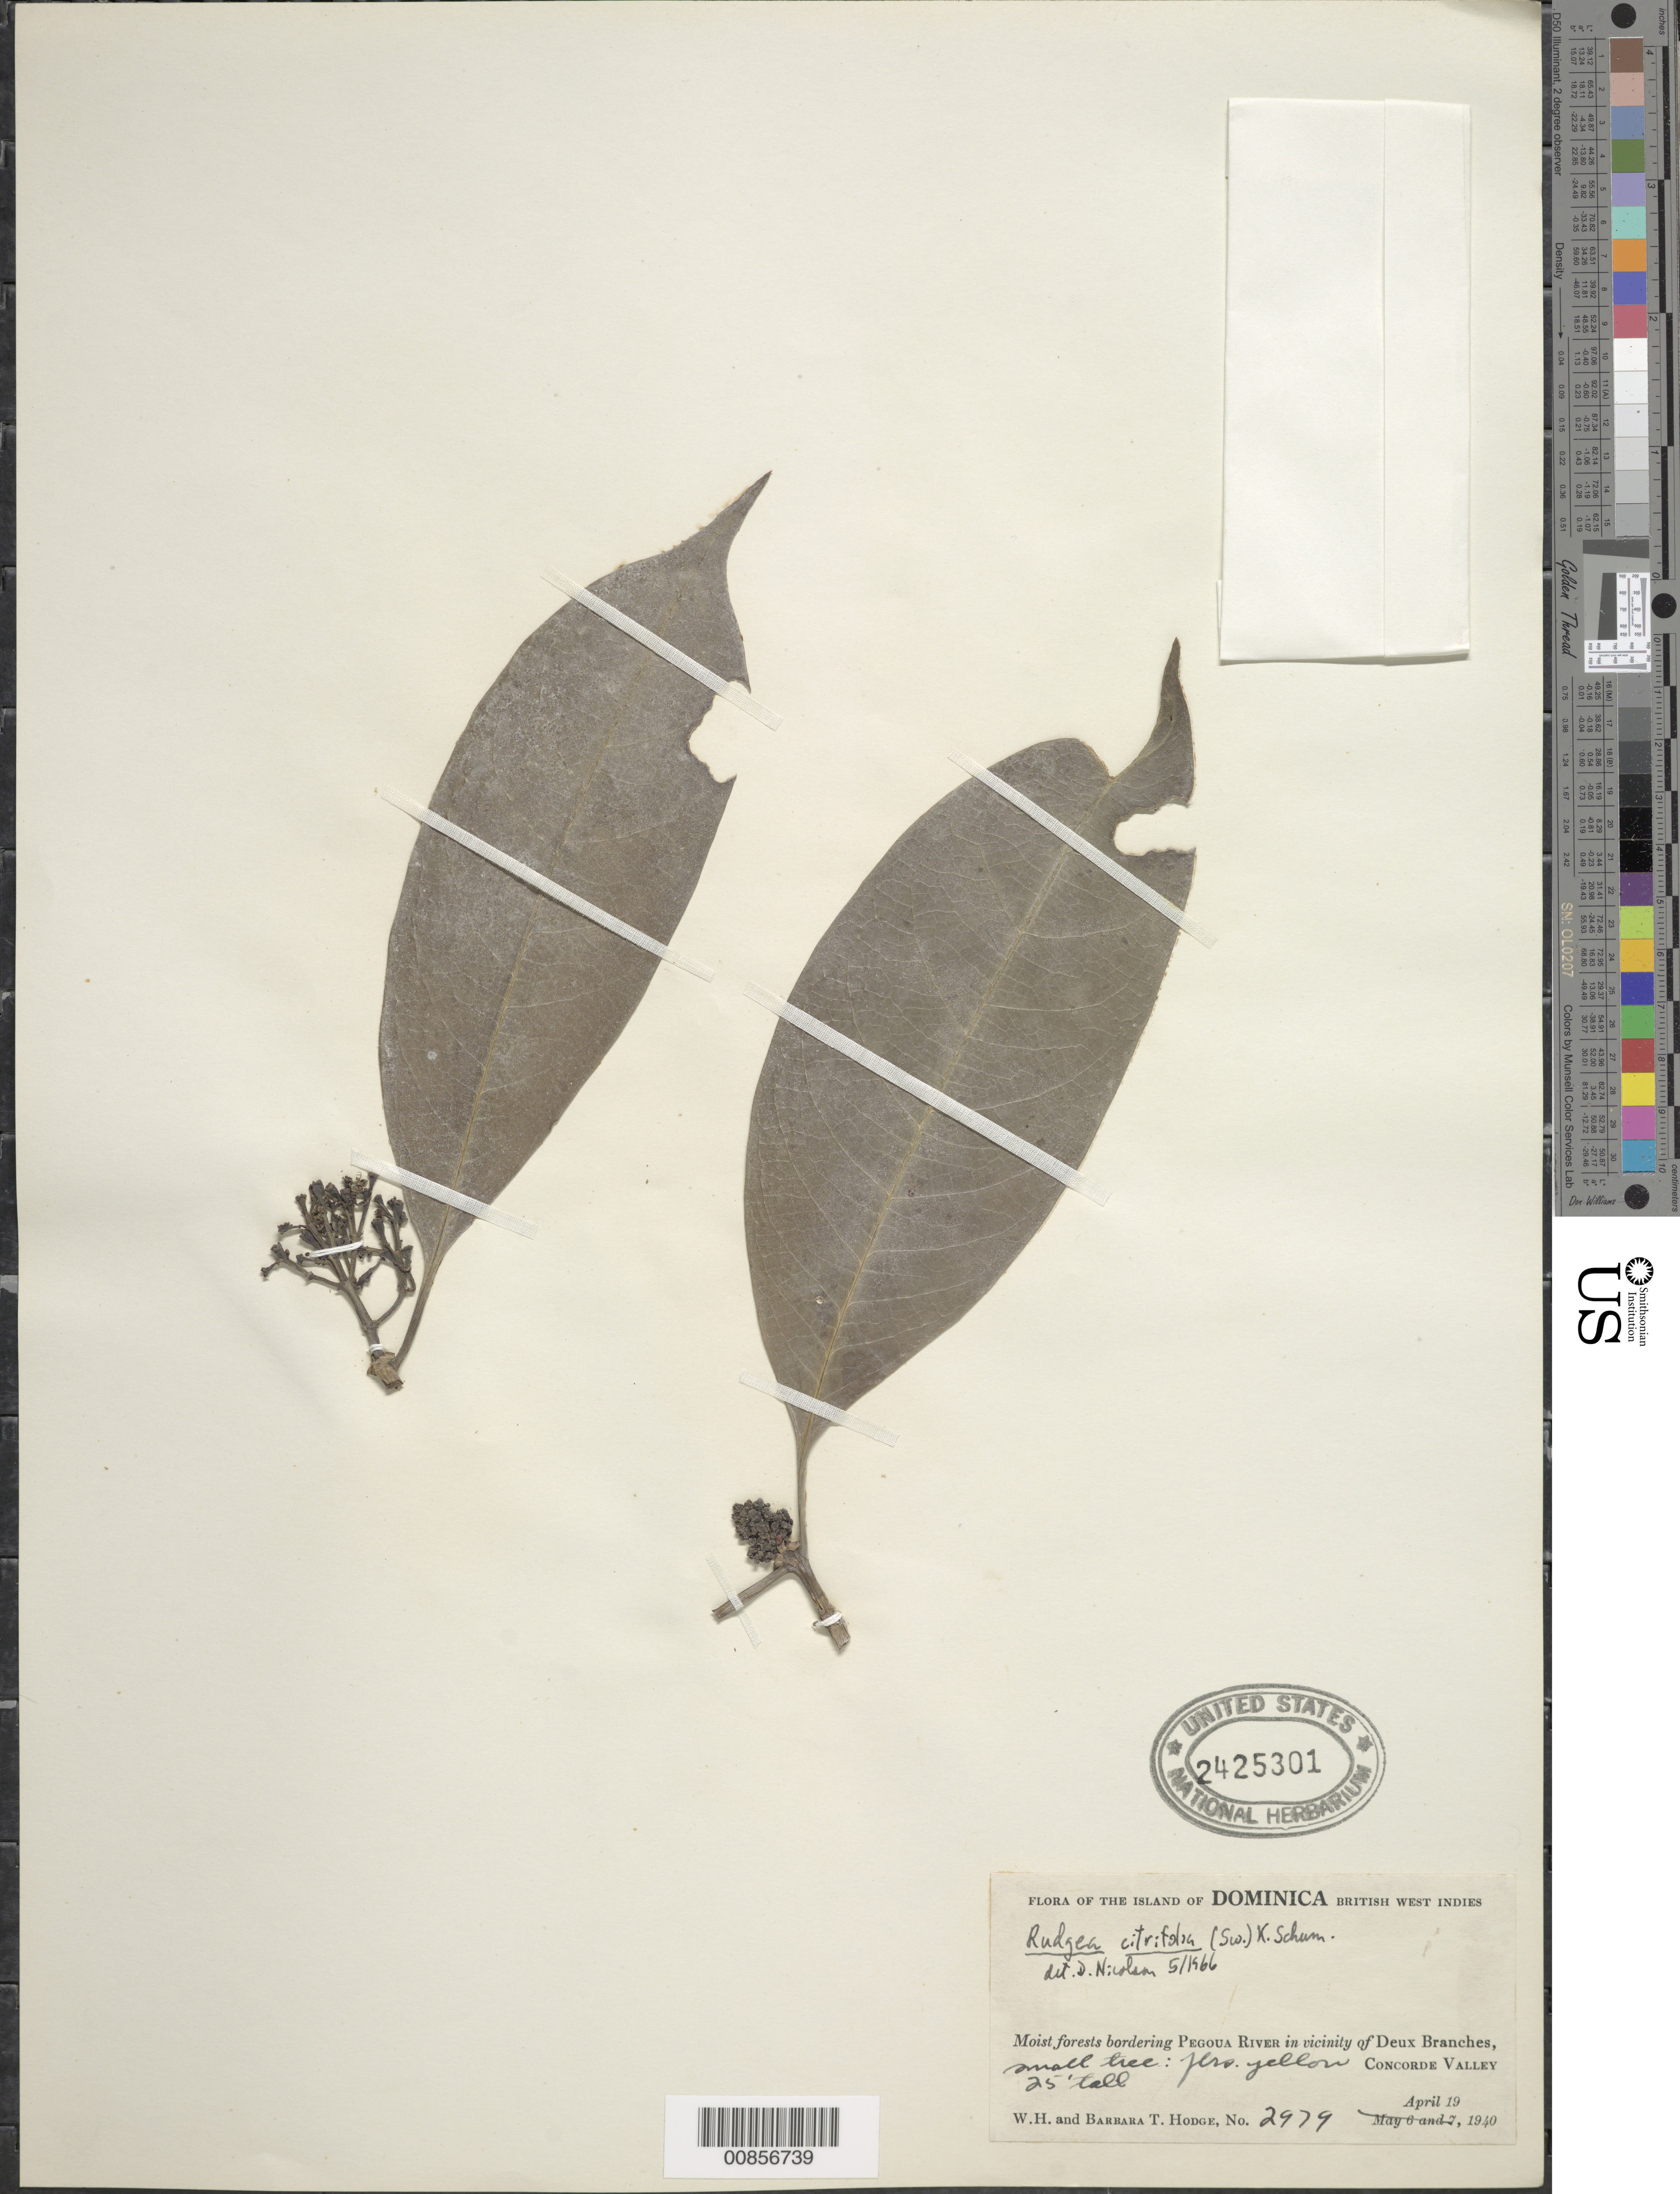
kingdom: Plantae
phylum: Tracheophyta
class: Magnoliopsida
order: Gentianales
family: Rubiaceae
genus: Rudgea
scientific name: Rudgea citrifolia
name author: (Sw.) K. Schum.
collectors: W. Hodge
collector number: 2979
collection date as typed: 19 Apr 1940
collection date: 1940-04-19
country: Dominica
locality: Forests bordering Pegoua River in vicinity of Deux Branches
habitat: Moist forests bordering river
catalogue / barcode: US 2425301